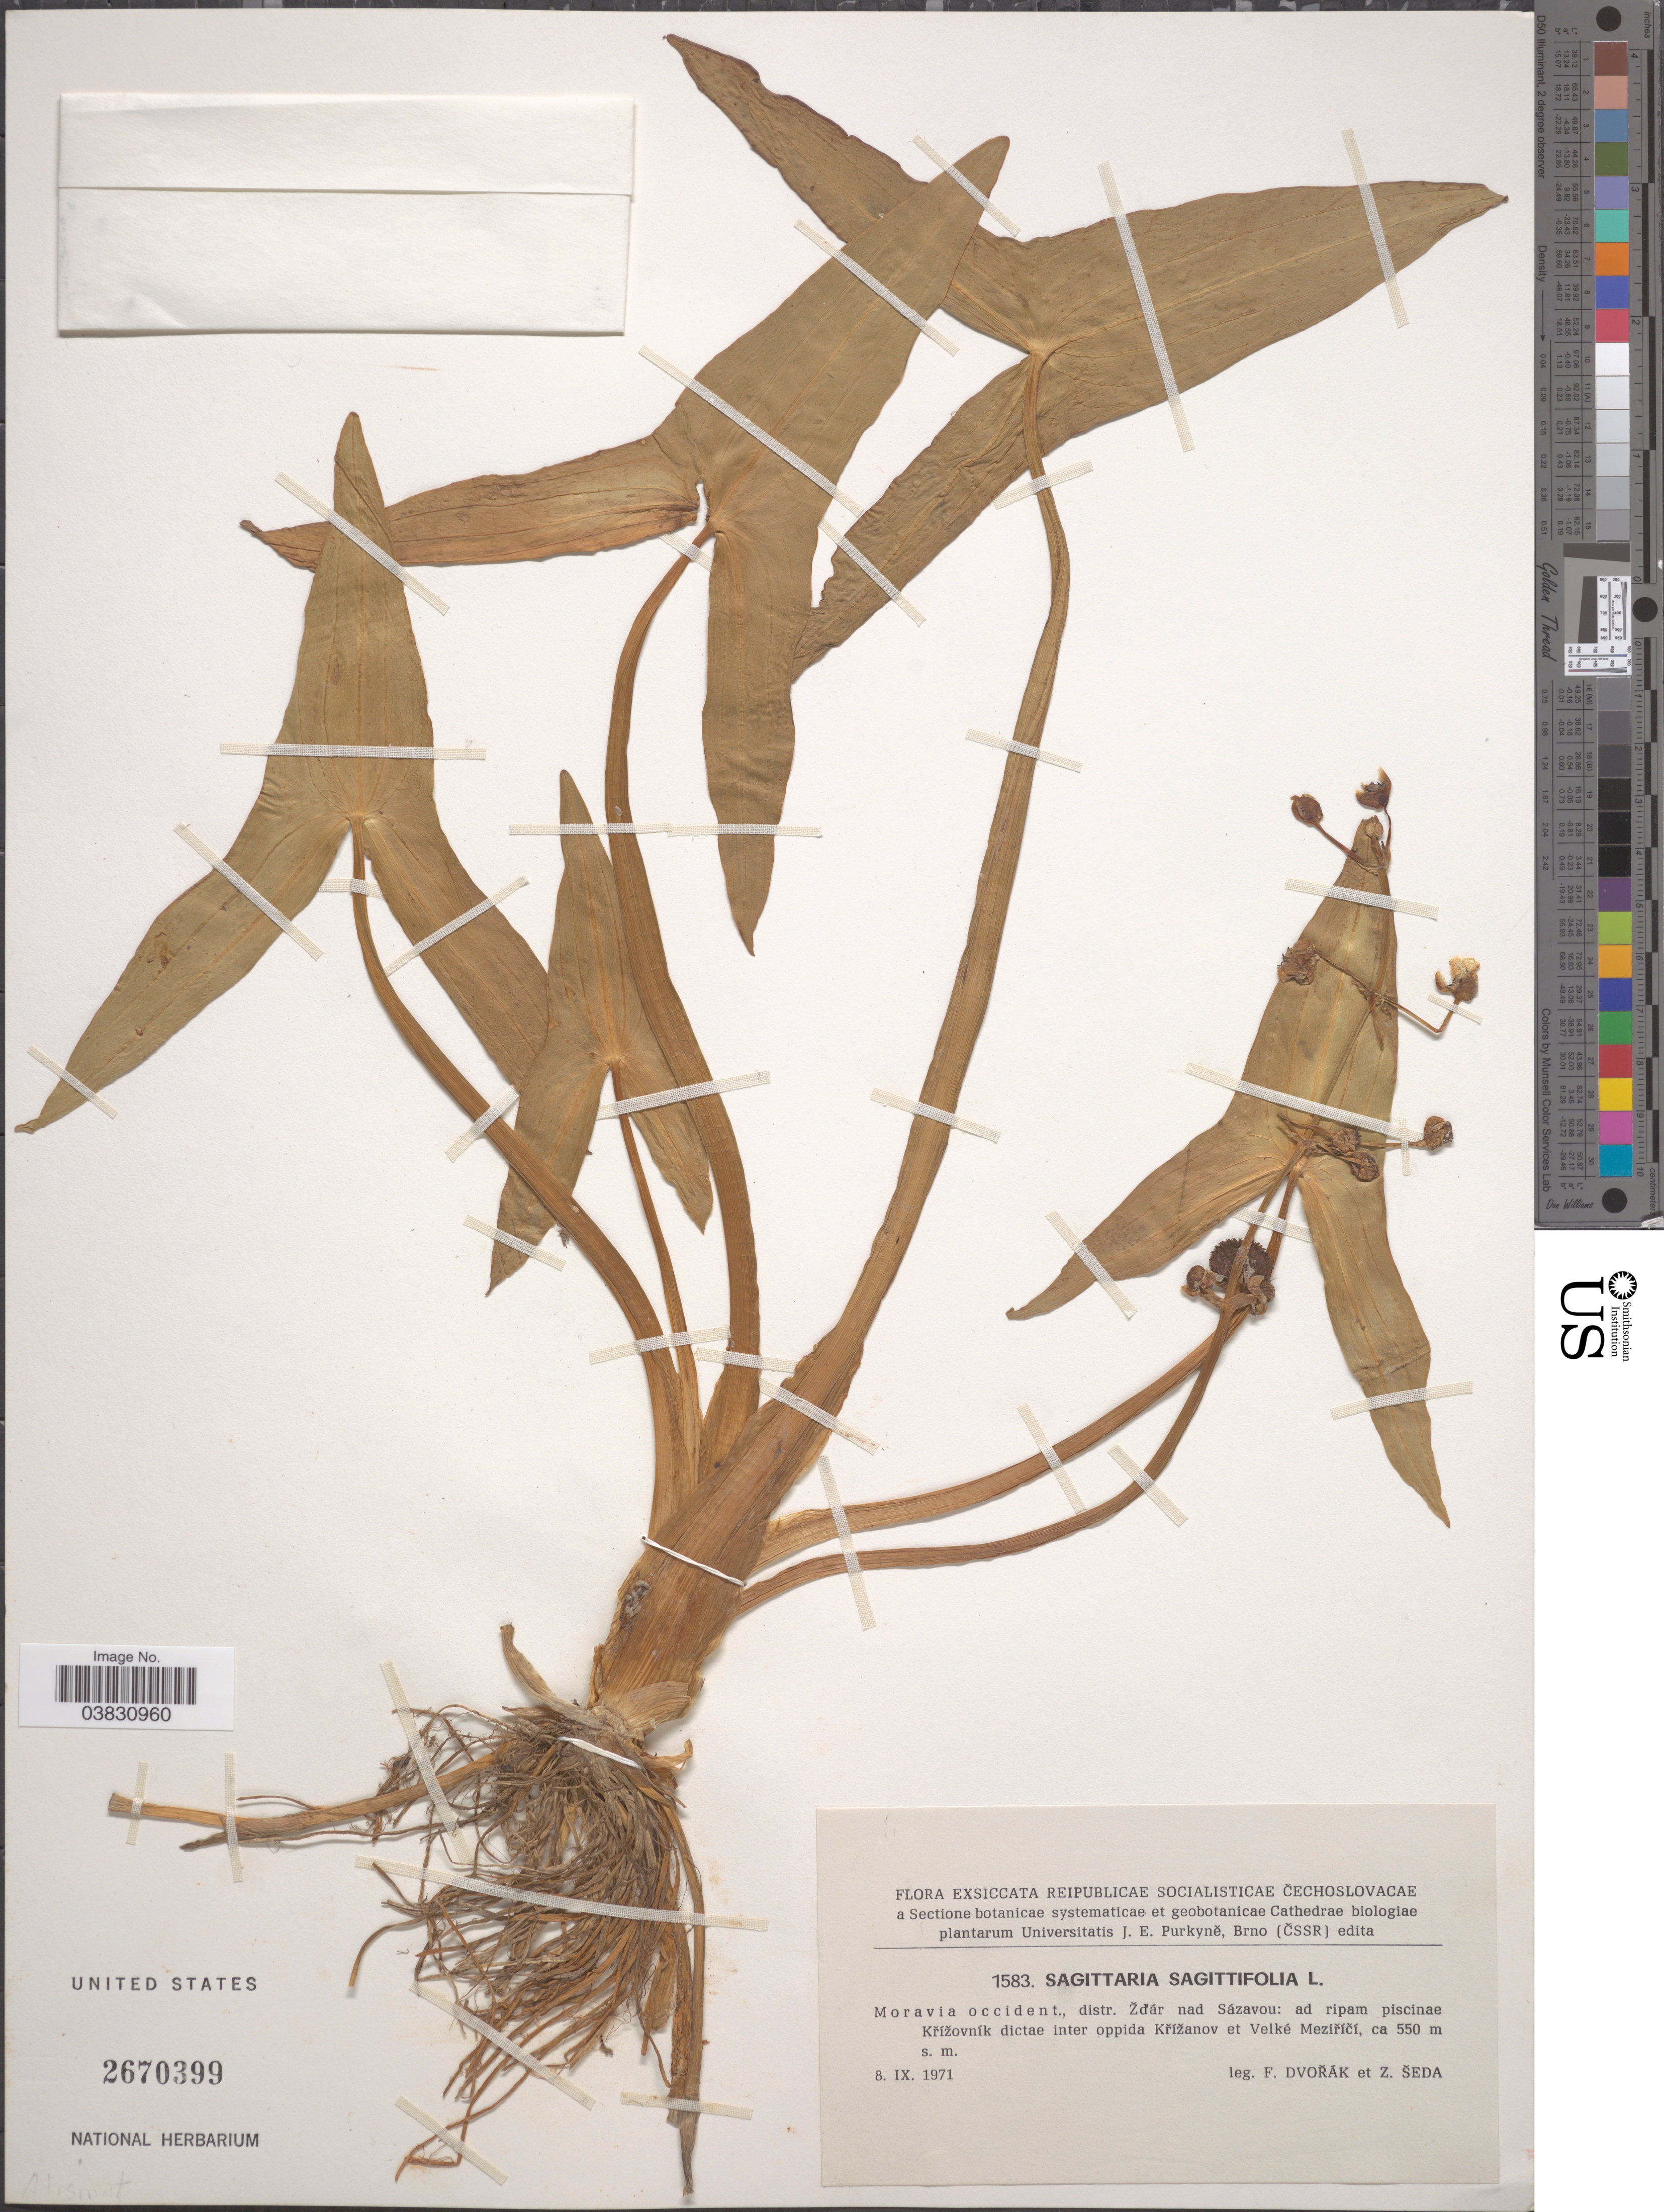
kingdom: Plantae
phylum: Tracheophyta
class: Liliopsida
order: Alismatales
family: Alismataceae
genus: Sagittaria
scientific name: Sagittaria sagittifolia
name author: L.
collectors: F. Dvořák & Z. Seda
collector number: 1583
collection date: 1971-09-08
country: Czechia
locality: Moravia occident., distr. Žd'ár nad Sázavou: ad ripam piscinae Křížovník dictae inter oppida Křížanov et Velké Meziříčí.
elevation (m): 550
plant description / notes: Leaf tissue sampled for DNA sequencing.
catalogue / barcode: US 2670399